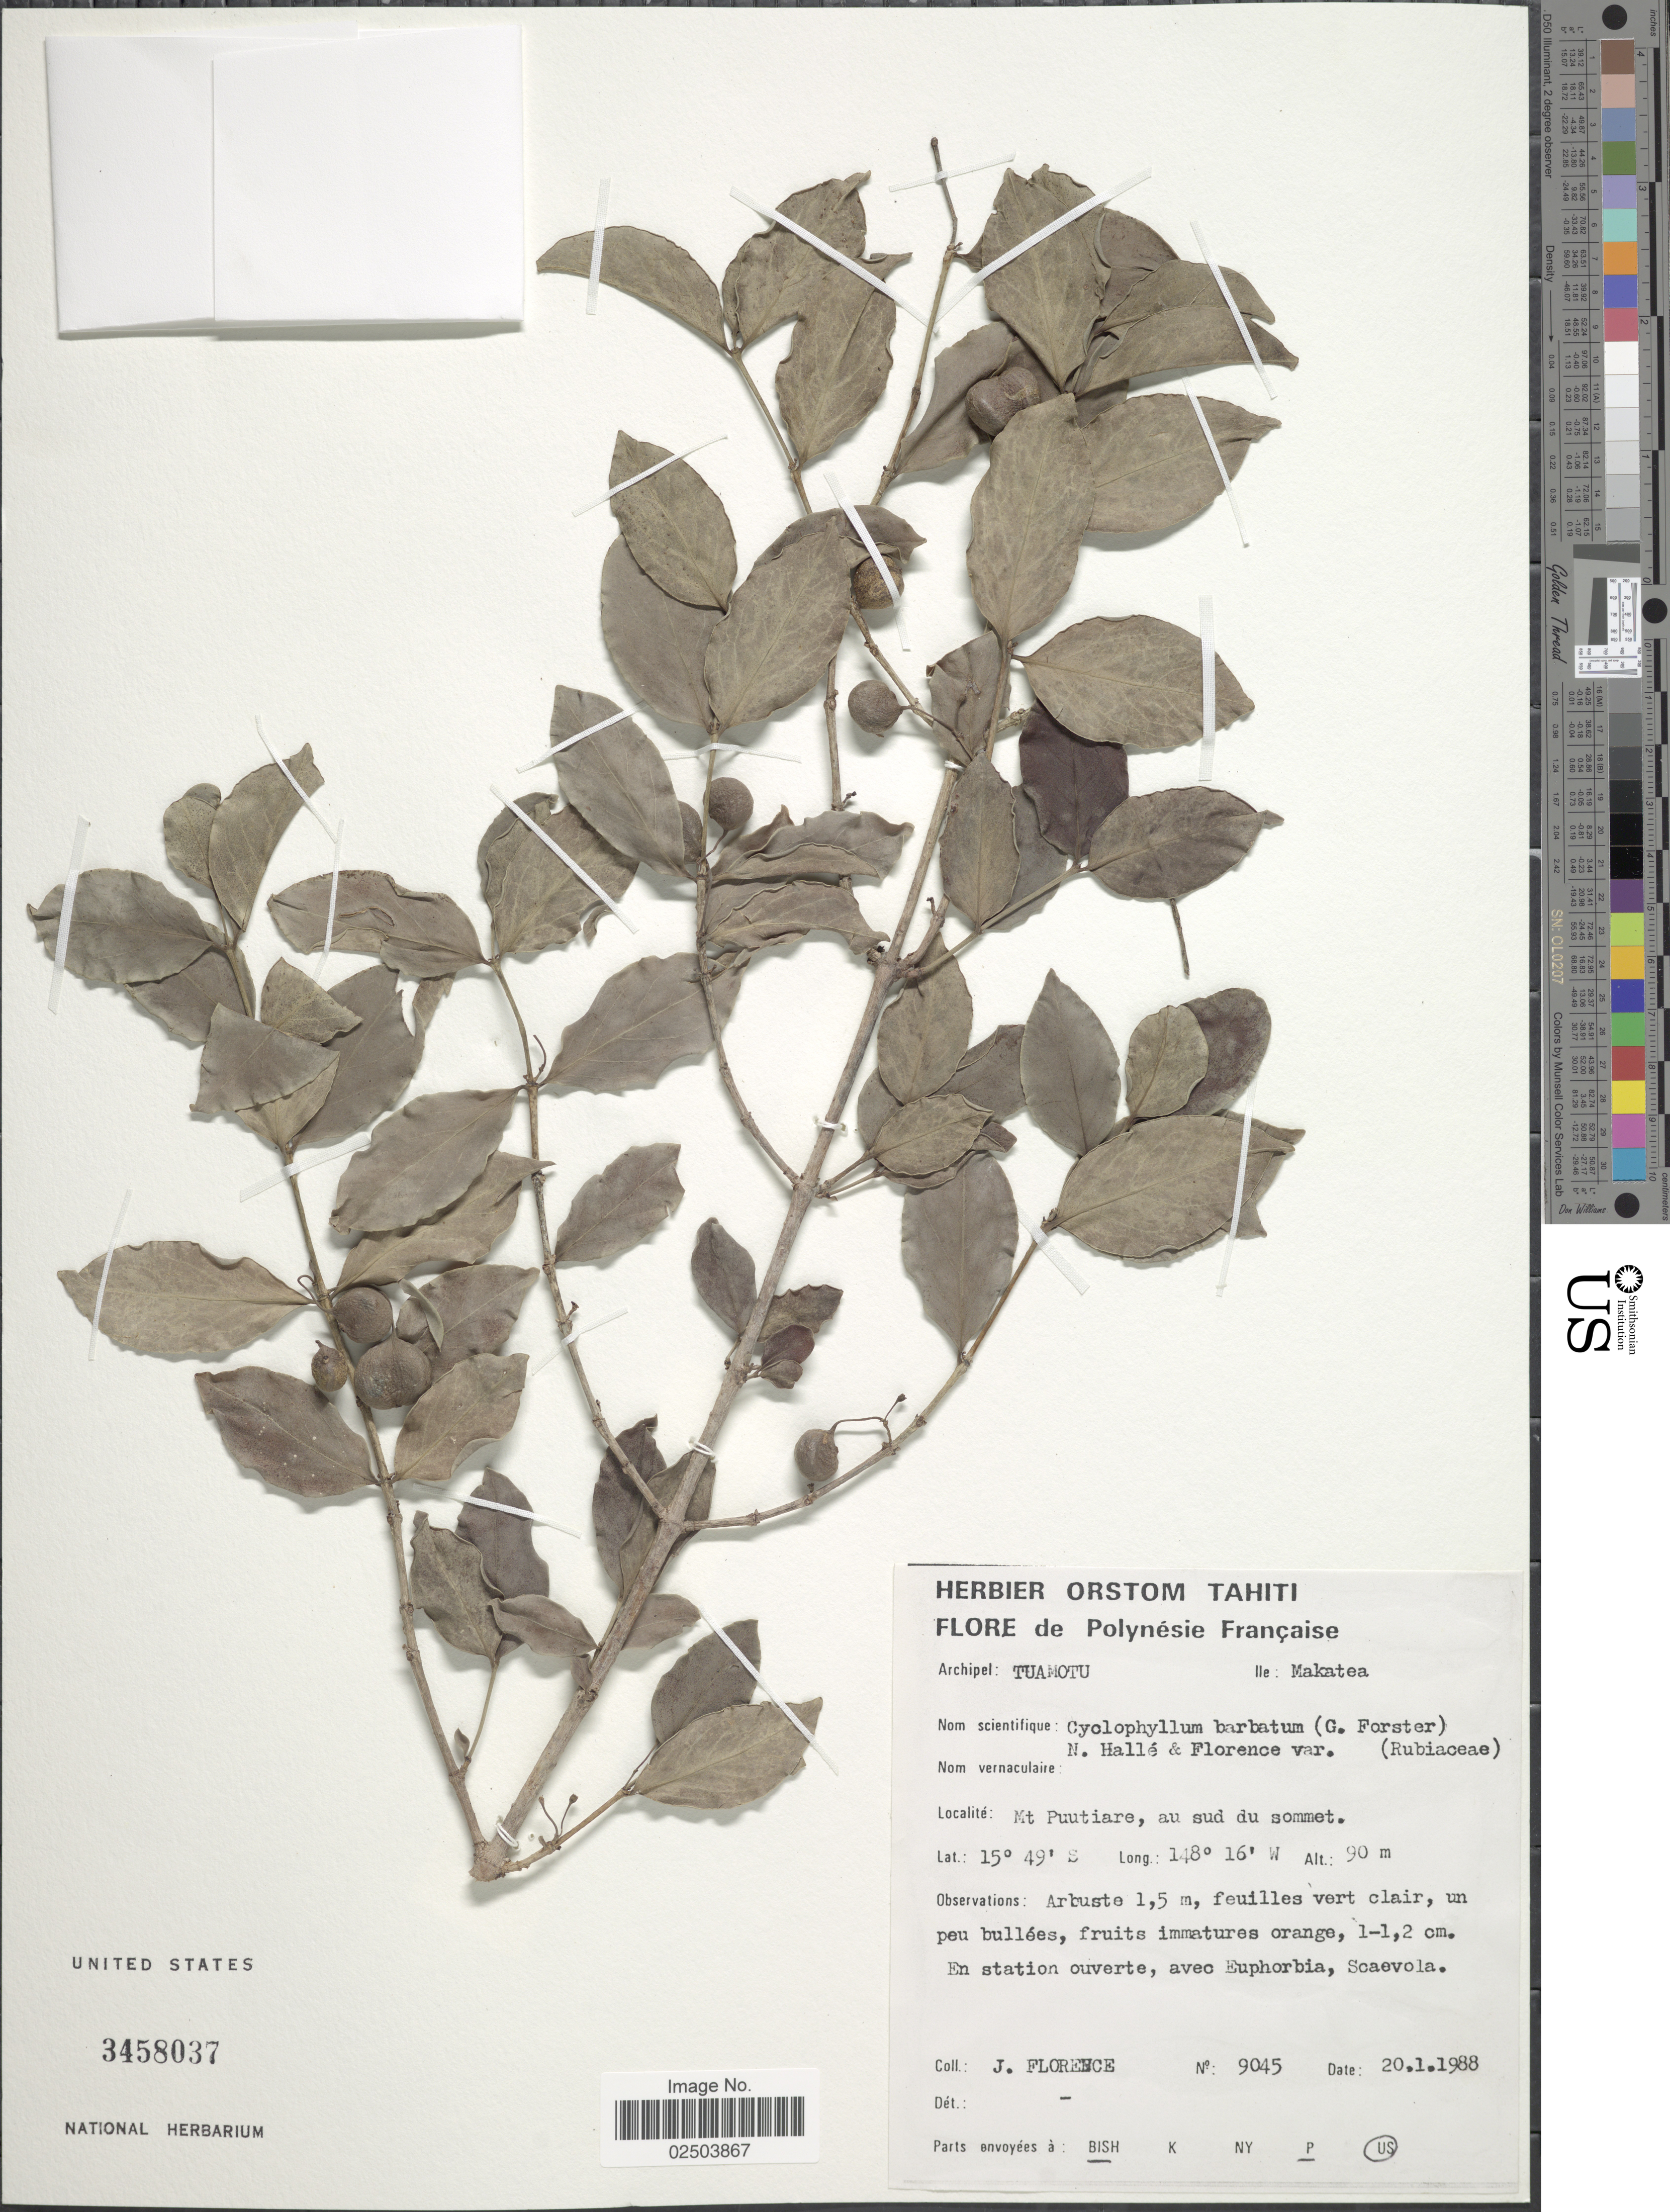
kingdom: Plantae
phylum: Tracheophyta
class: Magnoliopsida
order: Gentianales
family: Rubiaceae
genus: Cyclophyllum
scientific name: Cyclophyllum barbatum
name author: (G. Forst.) N. Hallé & J. Florence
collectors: J. Florence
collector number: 9045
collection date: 1988-01-20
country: French Polynesia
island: Makatea [Aurora]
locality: Archipel: Tuamotu, Ile: Makatea. Mt Puutiare, au sud du sommet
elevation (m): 90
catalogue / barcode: US 3458037